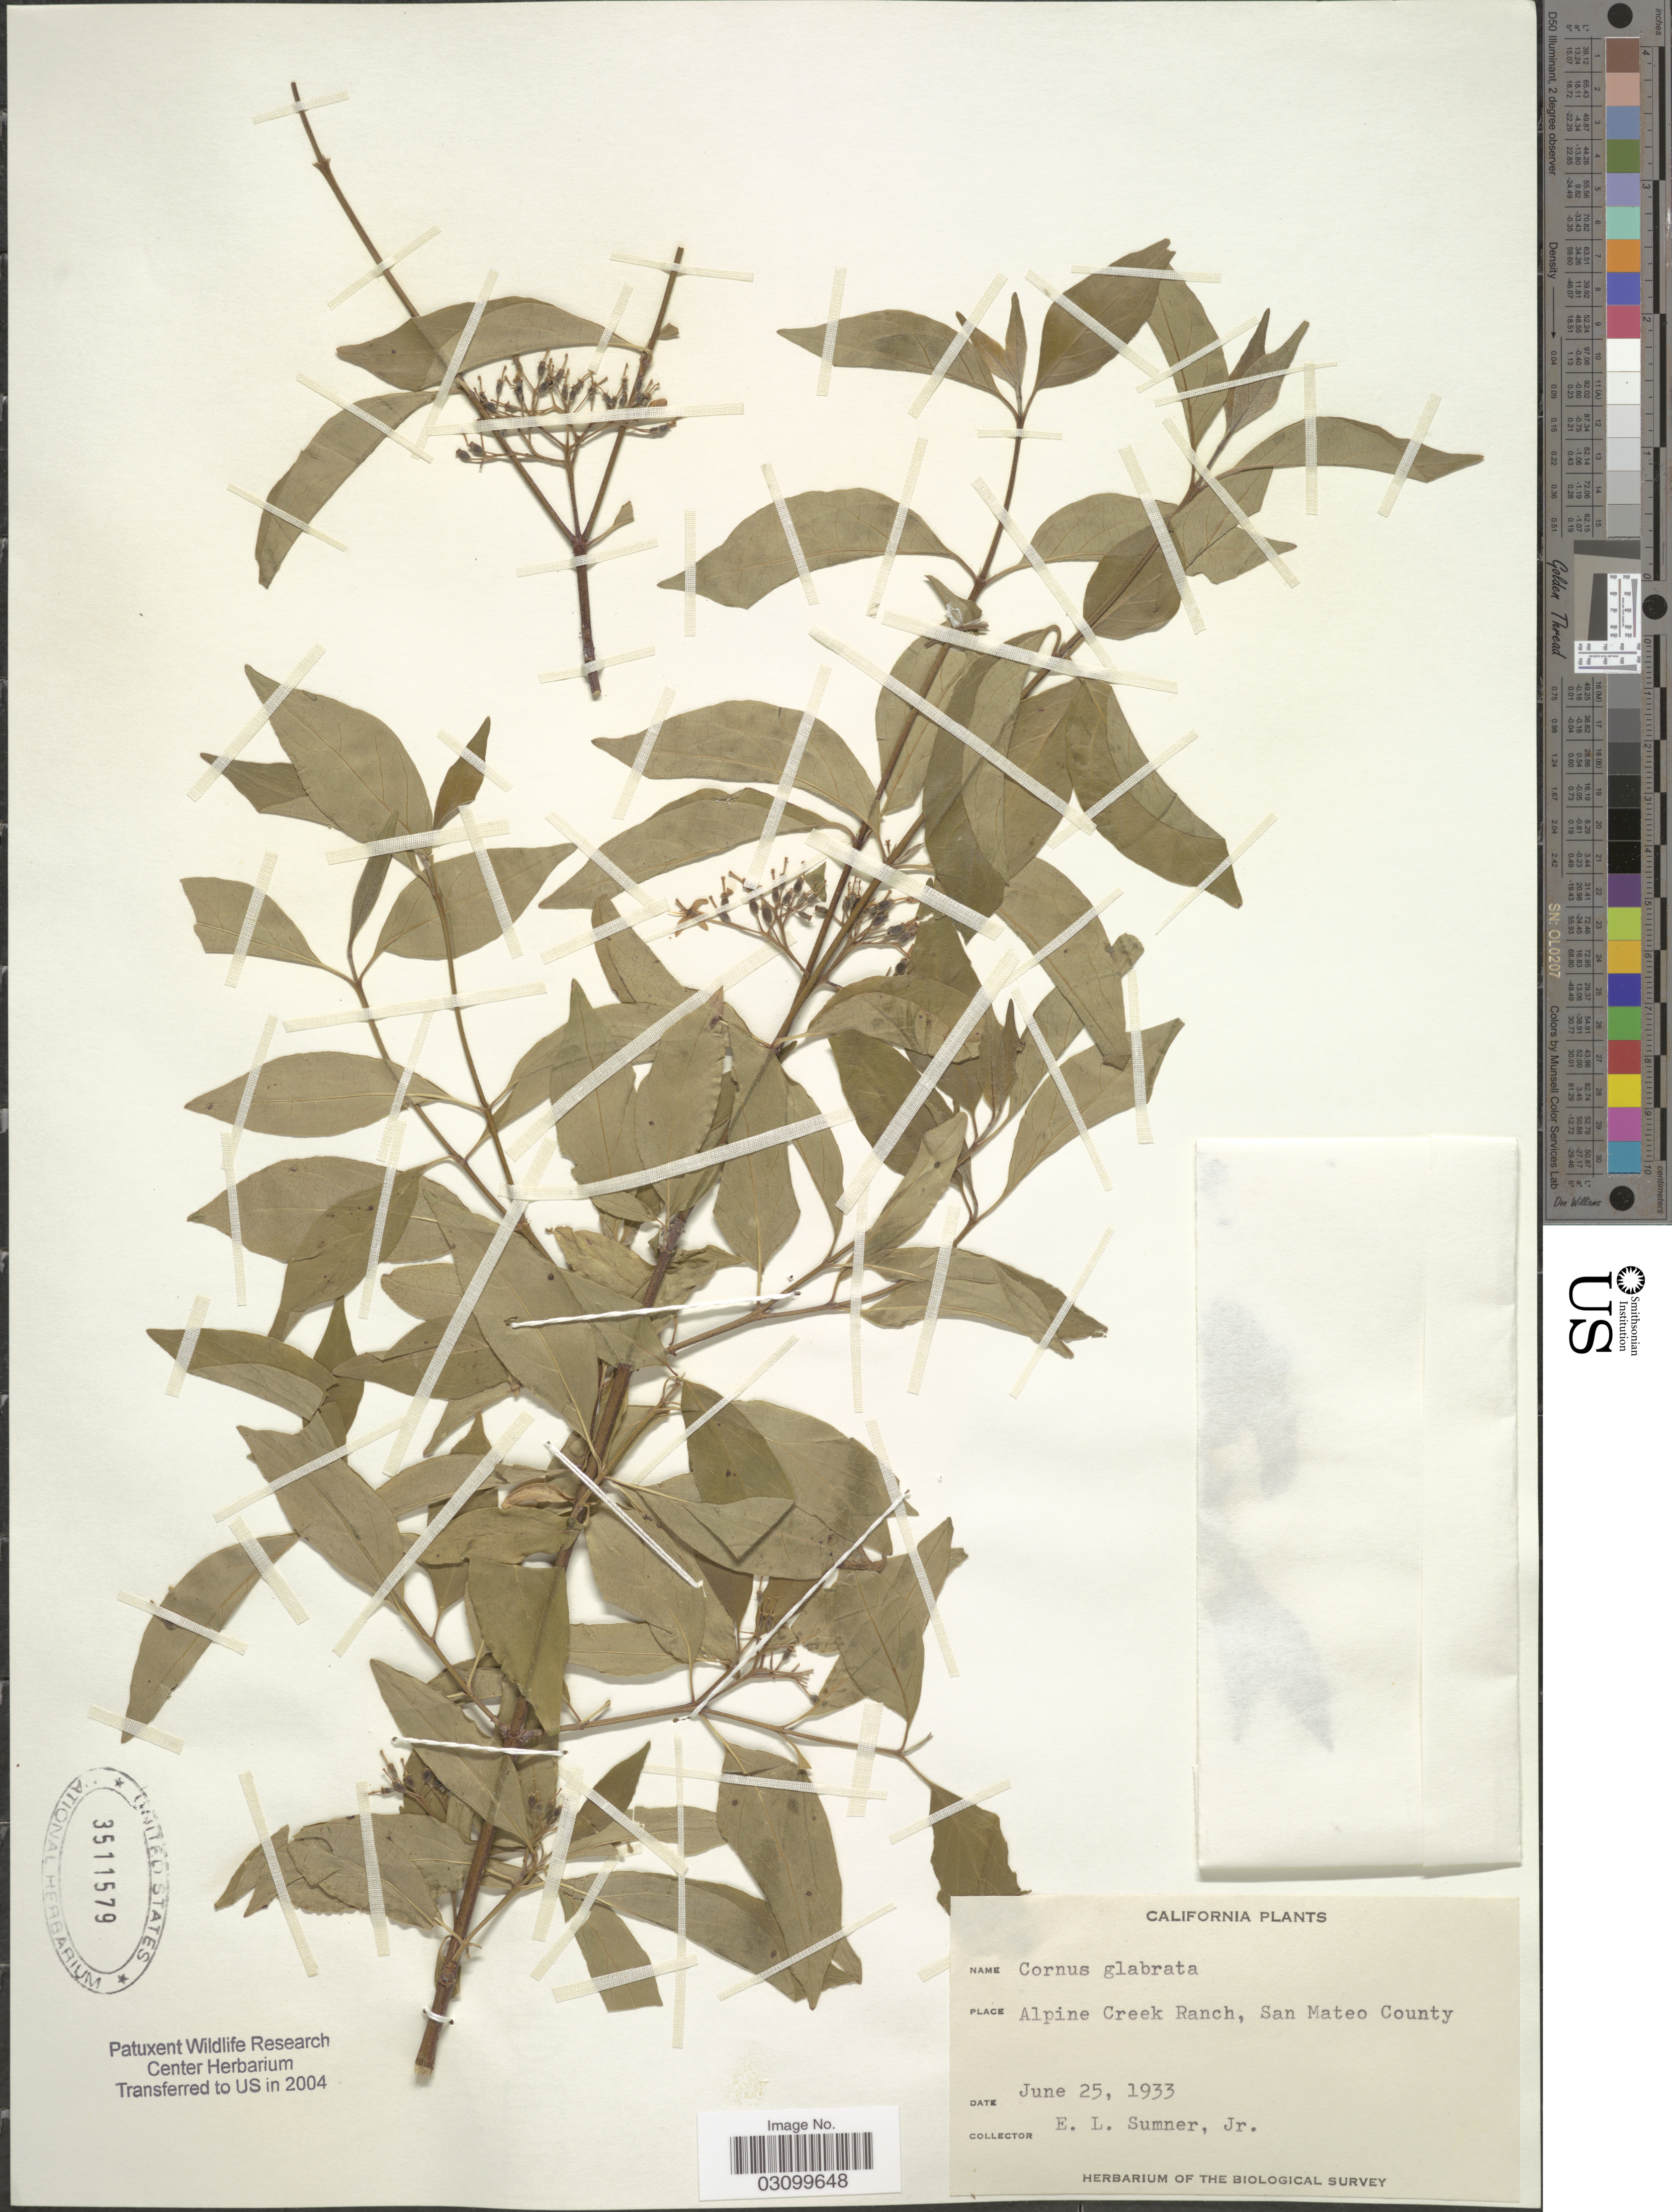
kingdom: Plantae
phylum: Tracheophyta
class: Magnoliopsida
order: Cornales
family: Cornaceae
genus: Cornus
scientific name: Cornus glabrata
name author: Benth.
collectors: E. Sumner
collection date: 1933-06-25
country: United States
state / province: California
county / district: San Mateo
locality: Alpine Creek Ranch, San Mateo County.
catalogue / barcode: US 3511579